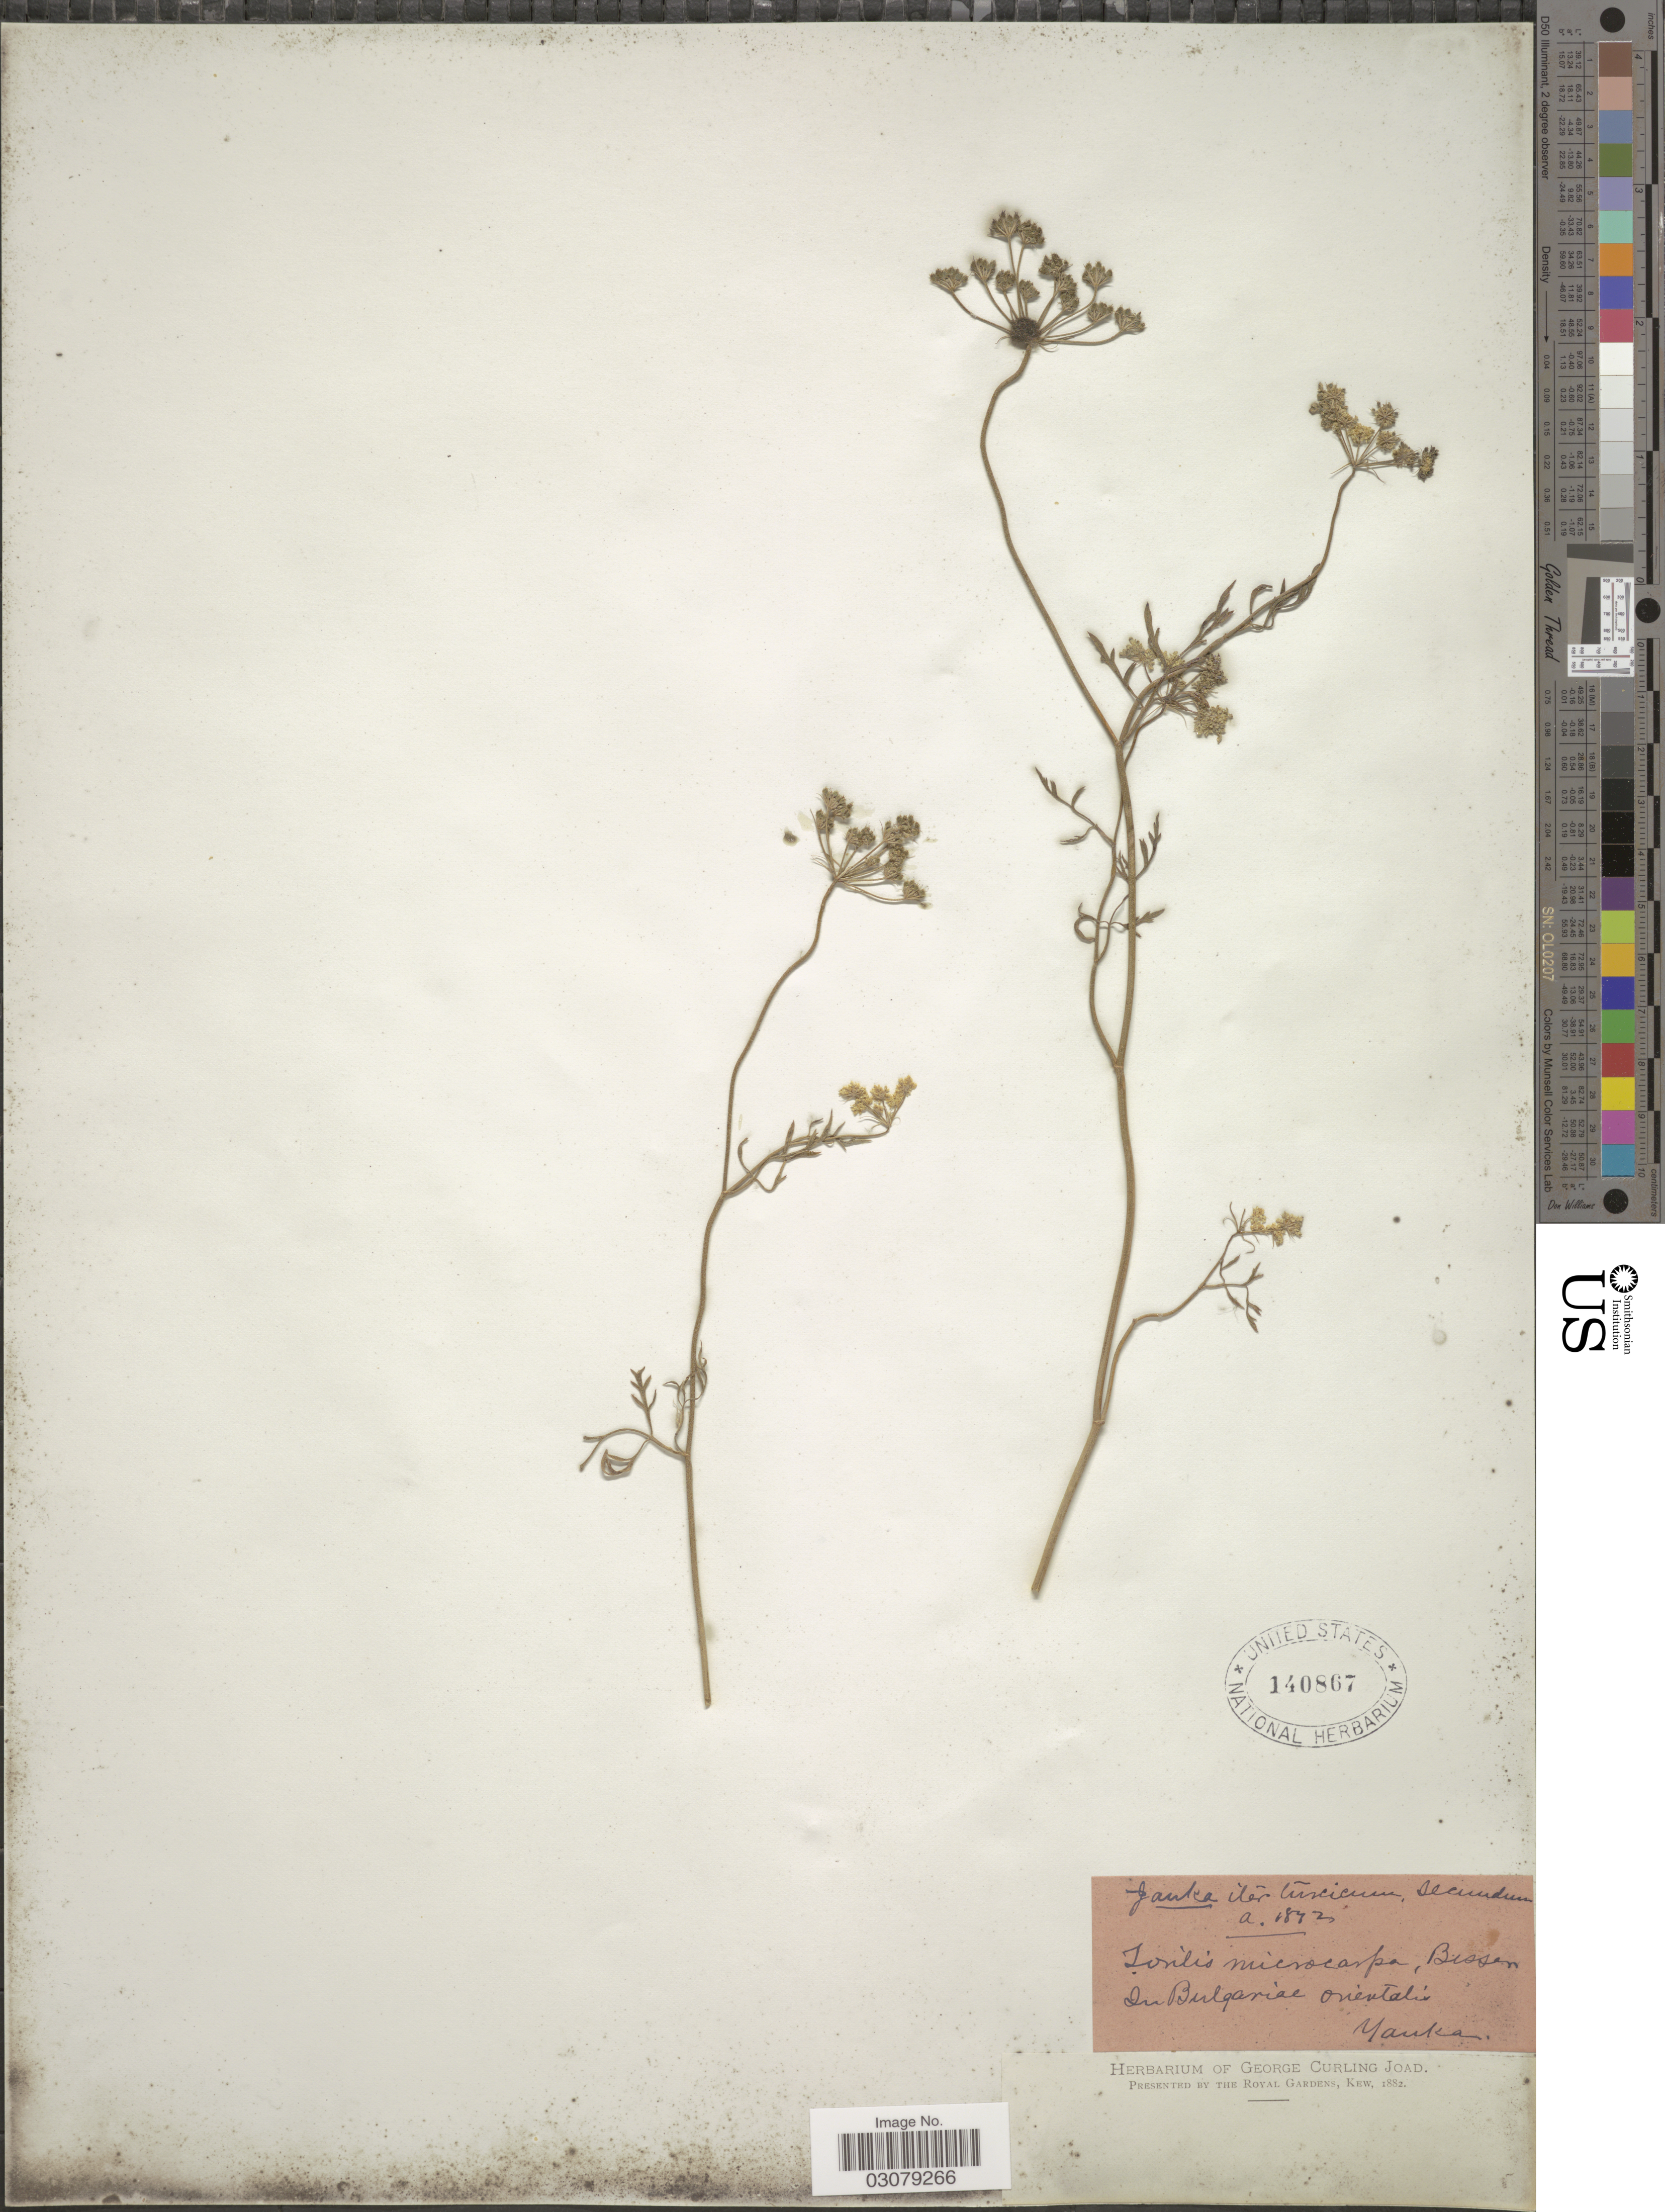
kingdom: Plantae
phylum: Tracheophyta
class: Magnoliopsida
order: Apiales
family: Apiaceae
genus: Torilis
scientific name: Torilis microcarpa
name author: Besser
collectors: -. Yanka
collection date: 1842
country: Bulgaria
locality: In Bulgariae orientalis.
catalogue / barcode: US 140867